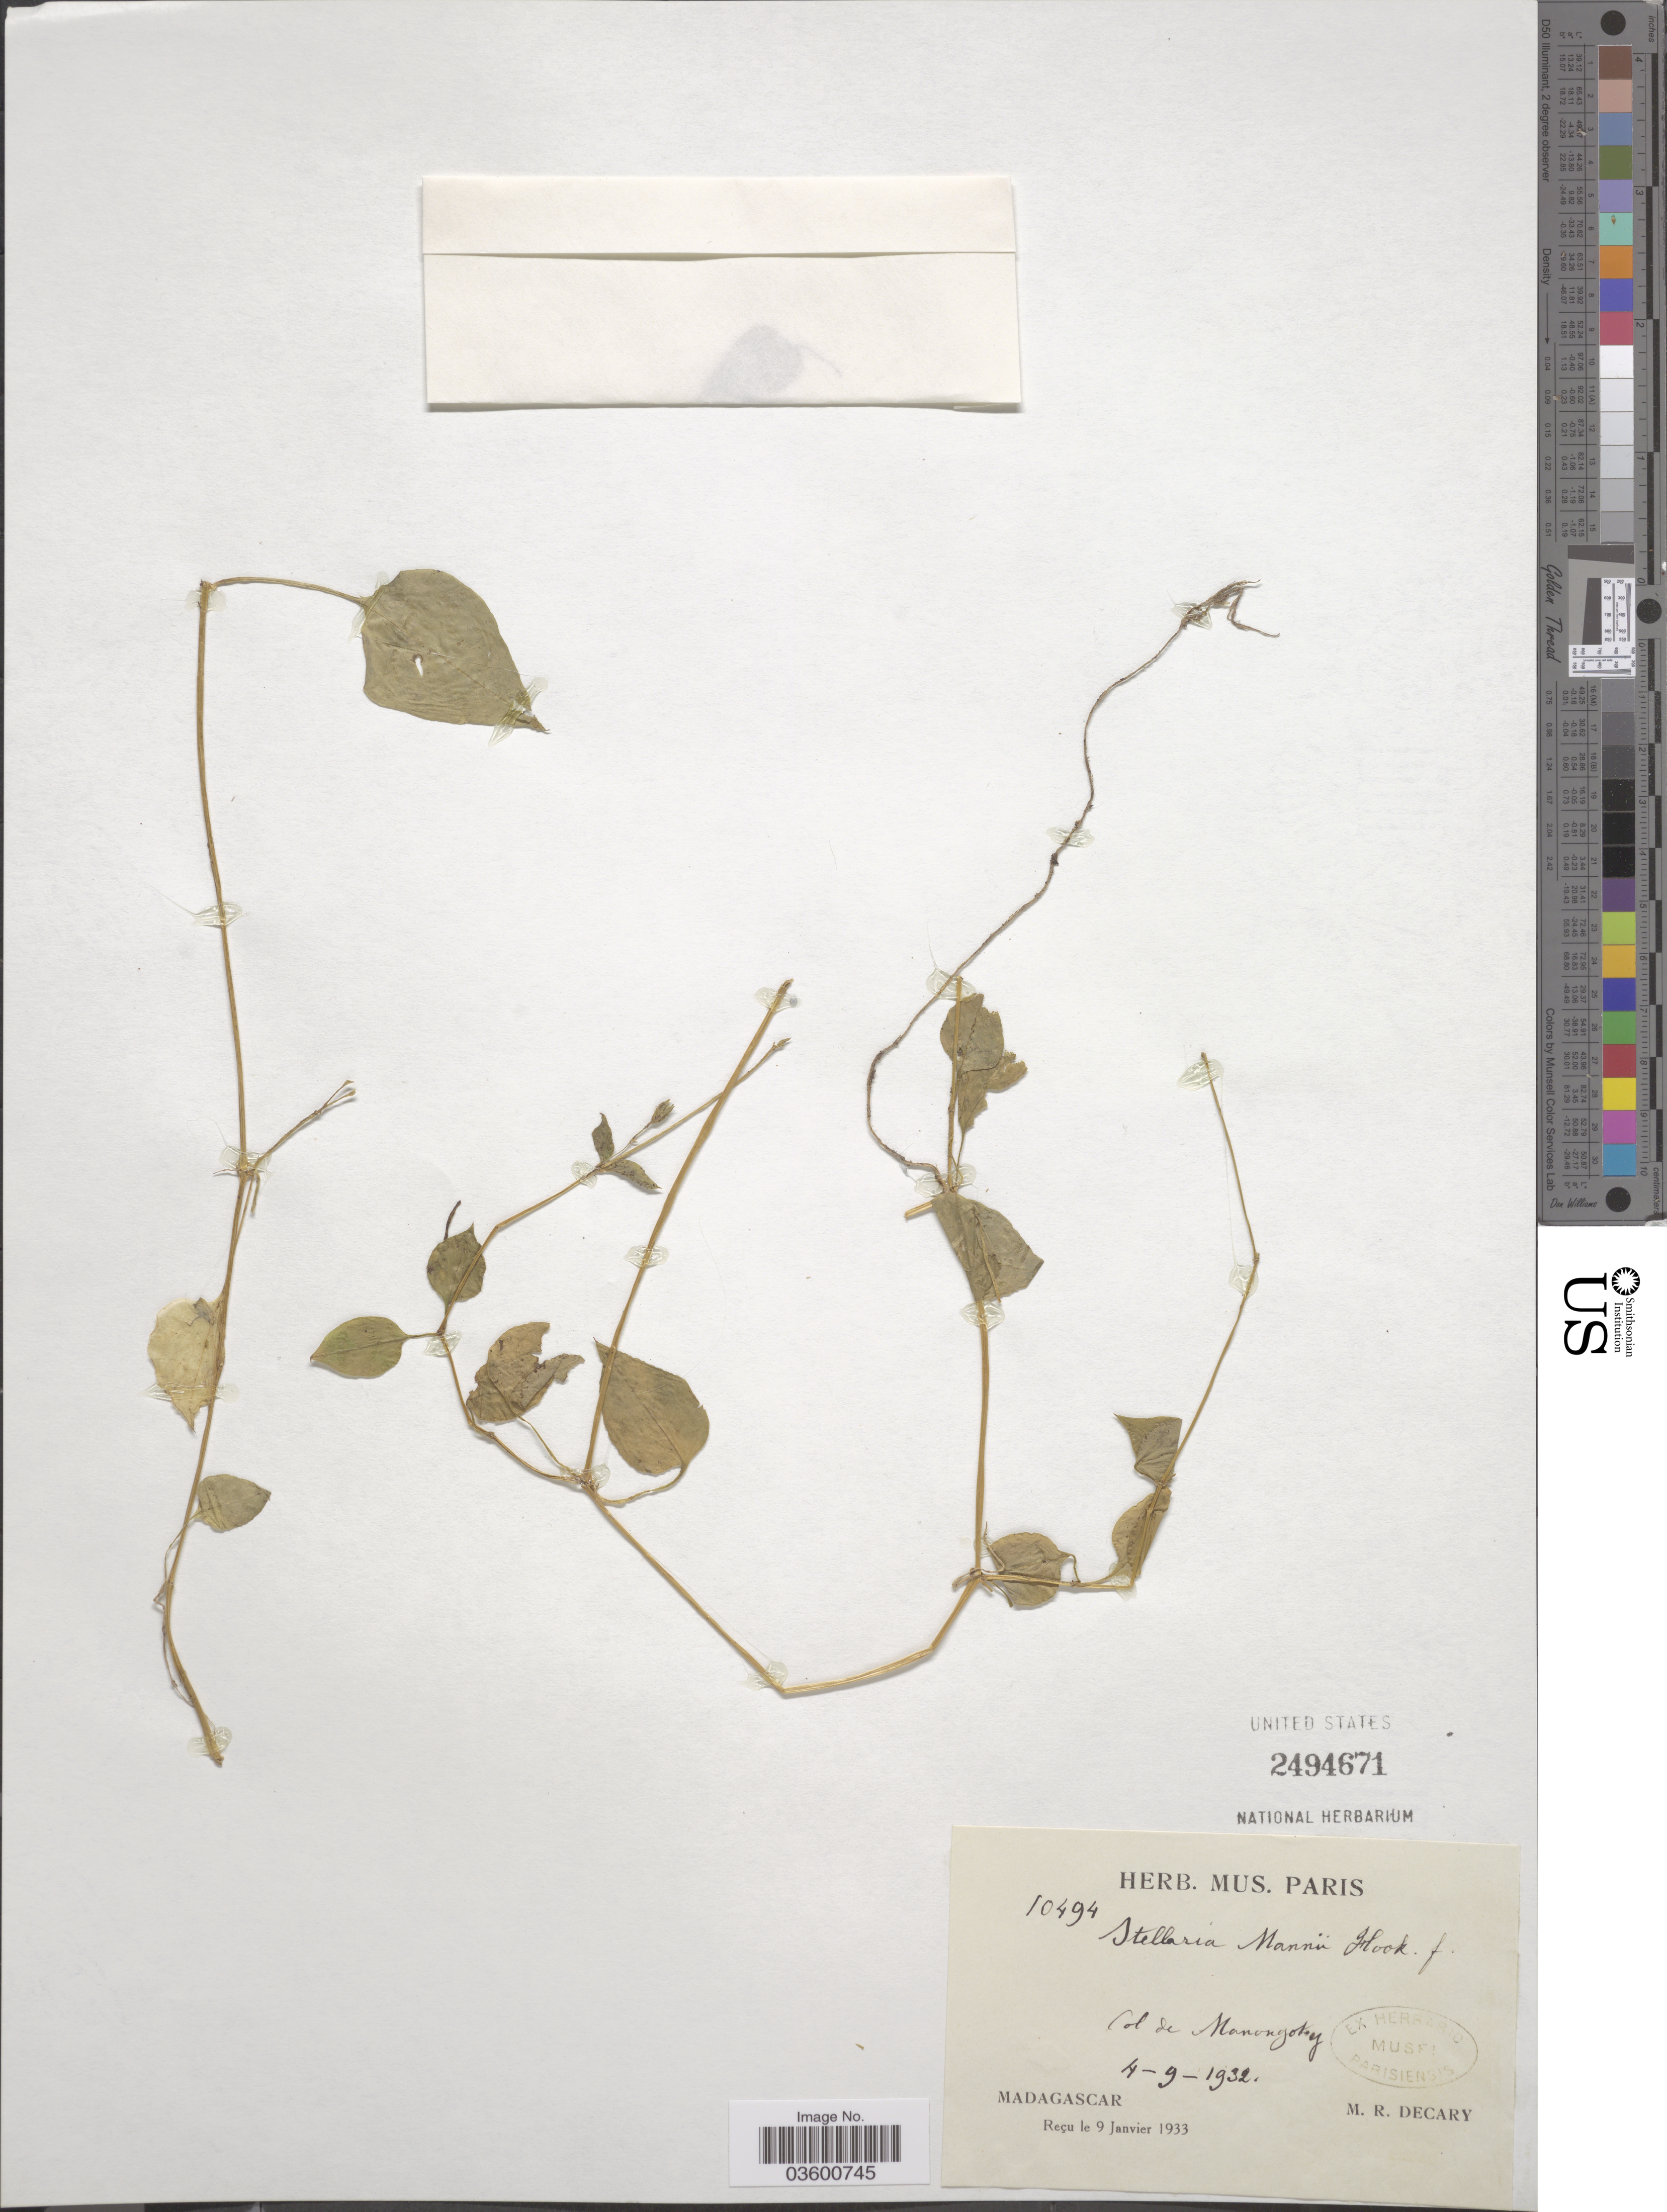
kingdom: Plantae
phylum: Tracheophyta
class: Magnoliopsida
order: Caryophyllales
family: Caryophyllaceae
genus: Stellaria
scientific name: Stellaria mannii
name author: Hook. f.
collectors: R. Decary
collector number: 10494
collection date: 1932-09-04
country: Madagascar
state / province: Anosy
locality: Col de Manangotry [Manangotry Pass]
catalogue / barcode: US 2494671